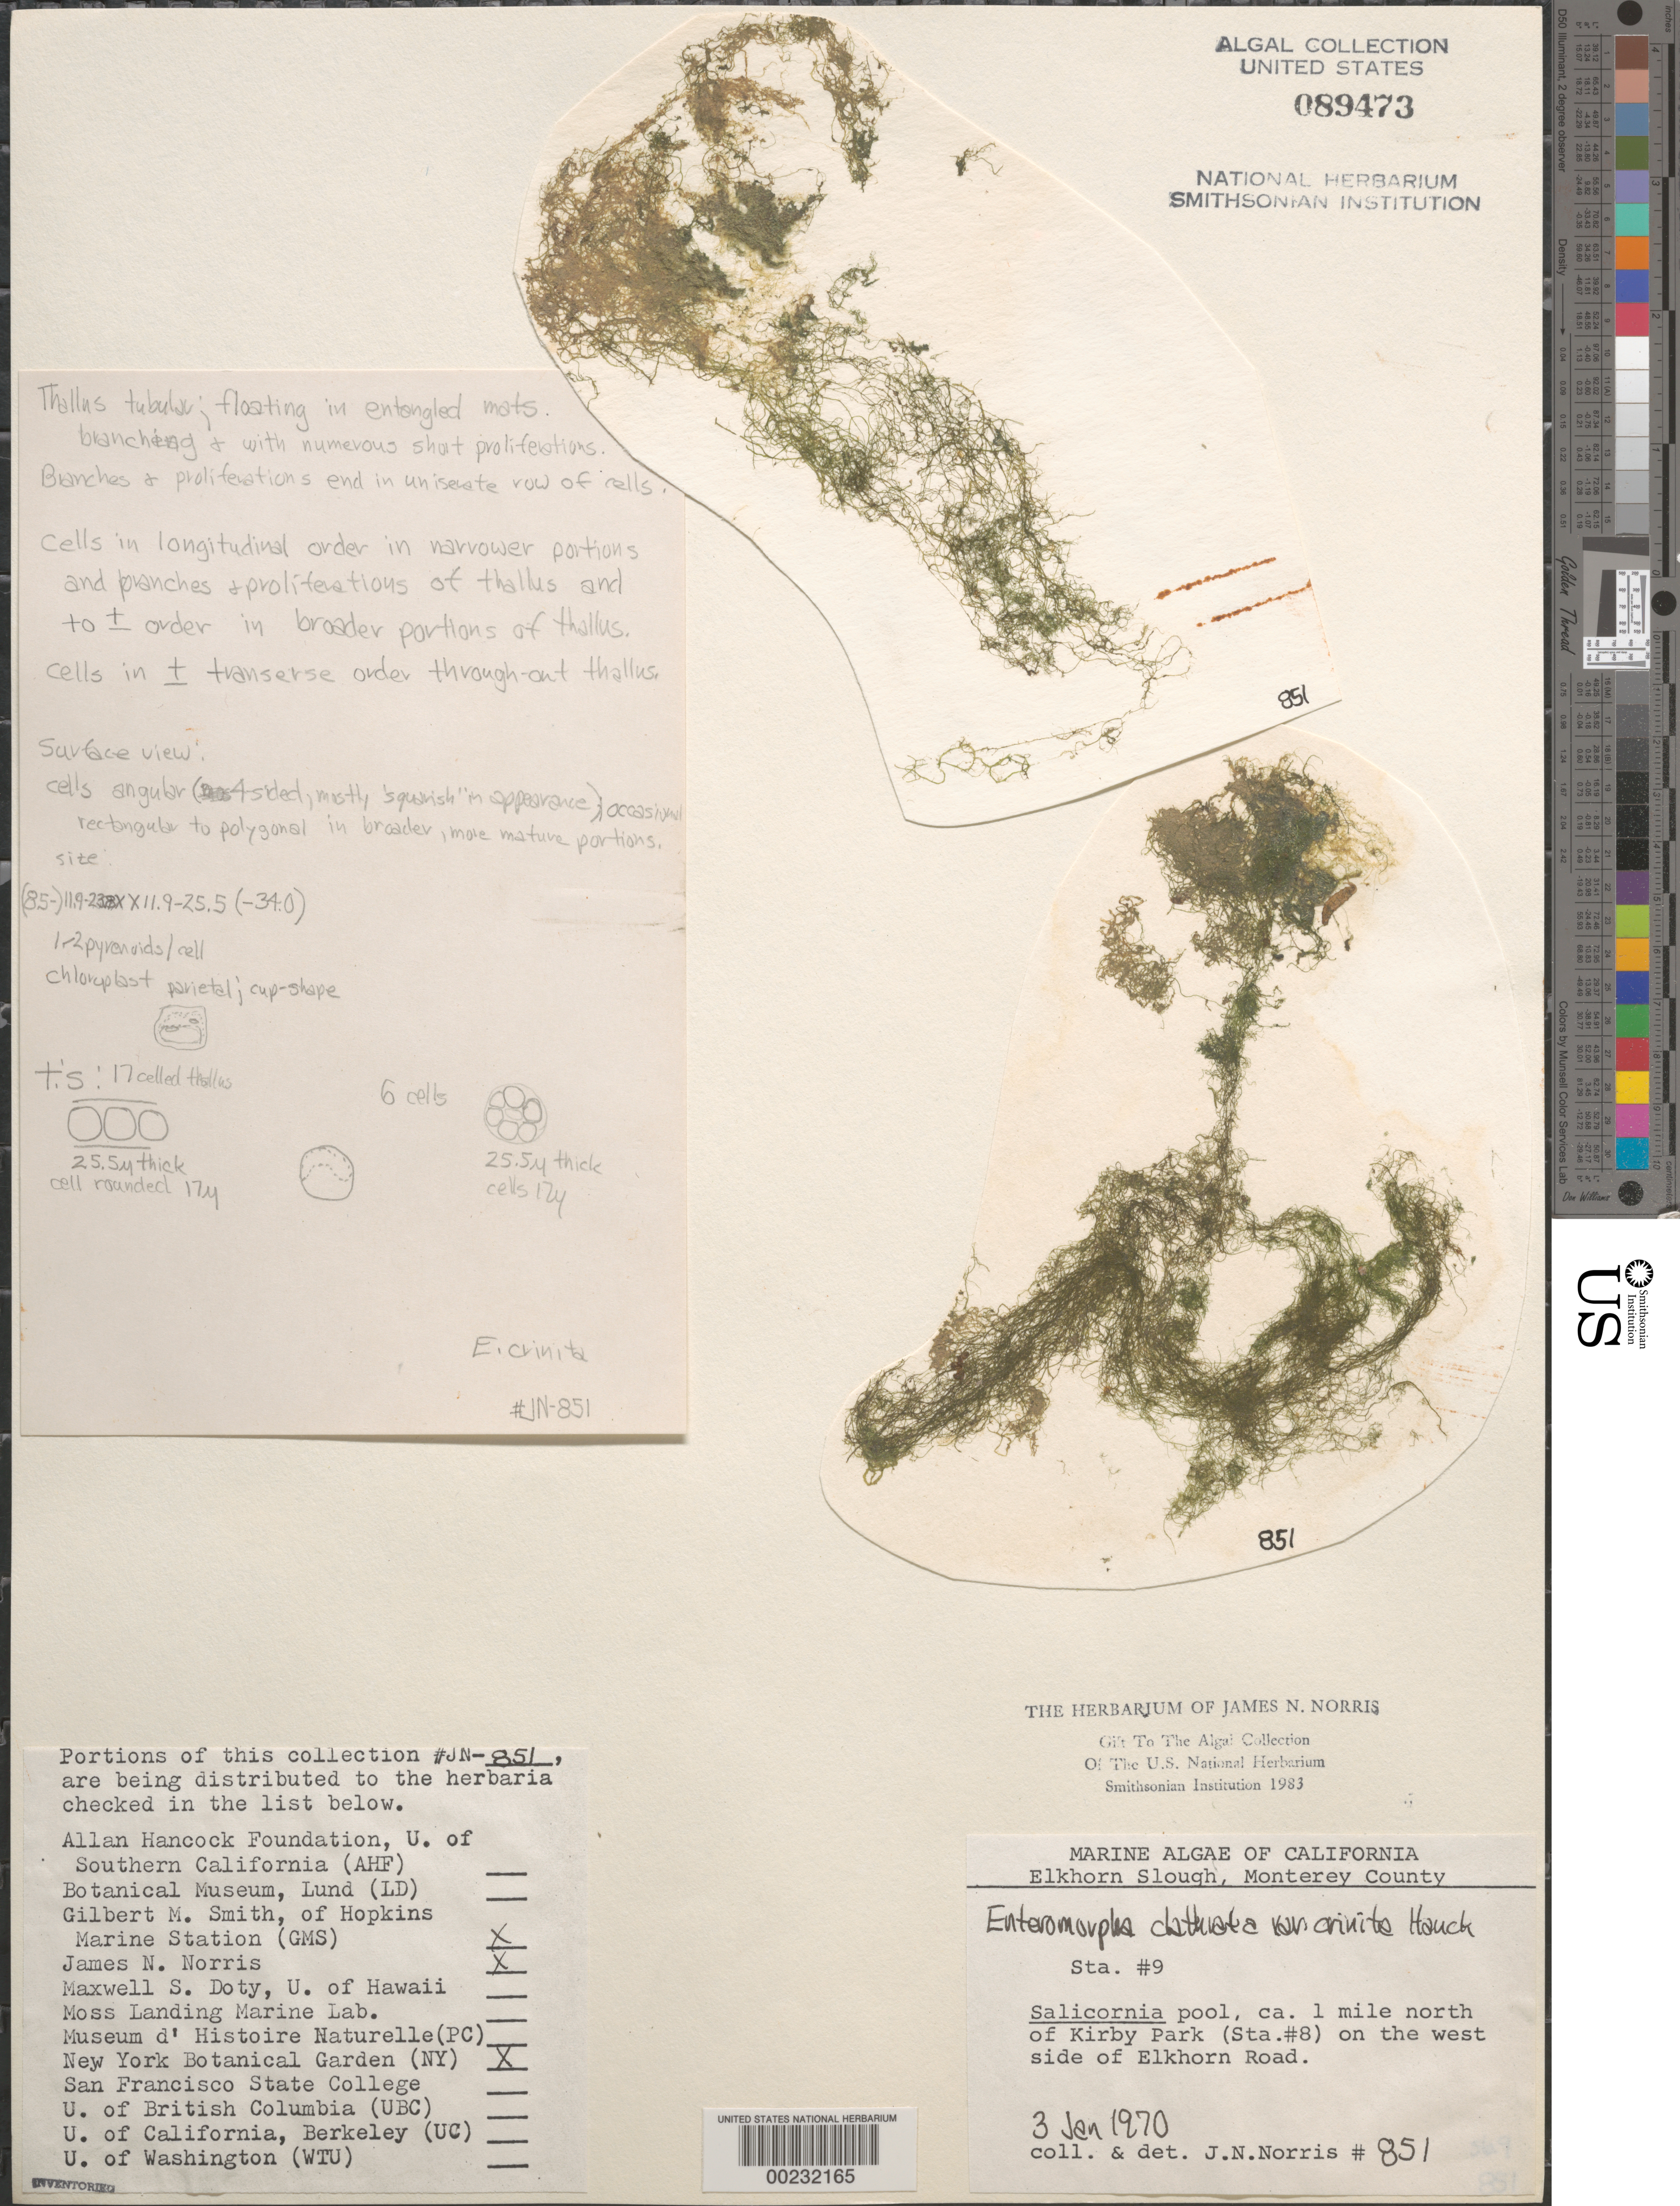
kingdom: Plantae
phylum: Chlorophyta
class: Ulvophyceae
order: Cladophorales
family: Cladophoraceae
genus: Cladophora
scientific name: Cladophora vagabunda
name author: (L.) C. Hoek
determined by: Algae name updating Project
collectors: J. N. Norris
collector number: JN-851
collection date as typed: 03 Jan 1970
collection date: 1970-01-03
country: United States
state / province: California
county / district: Monterey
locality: Elkhorn Slough, ca. 1 mile north of Kirby Park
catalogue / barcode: US 89473